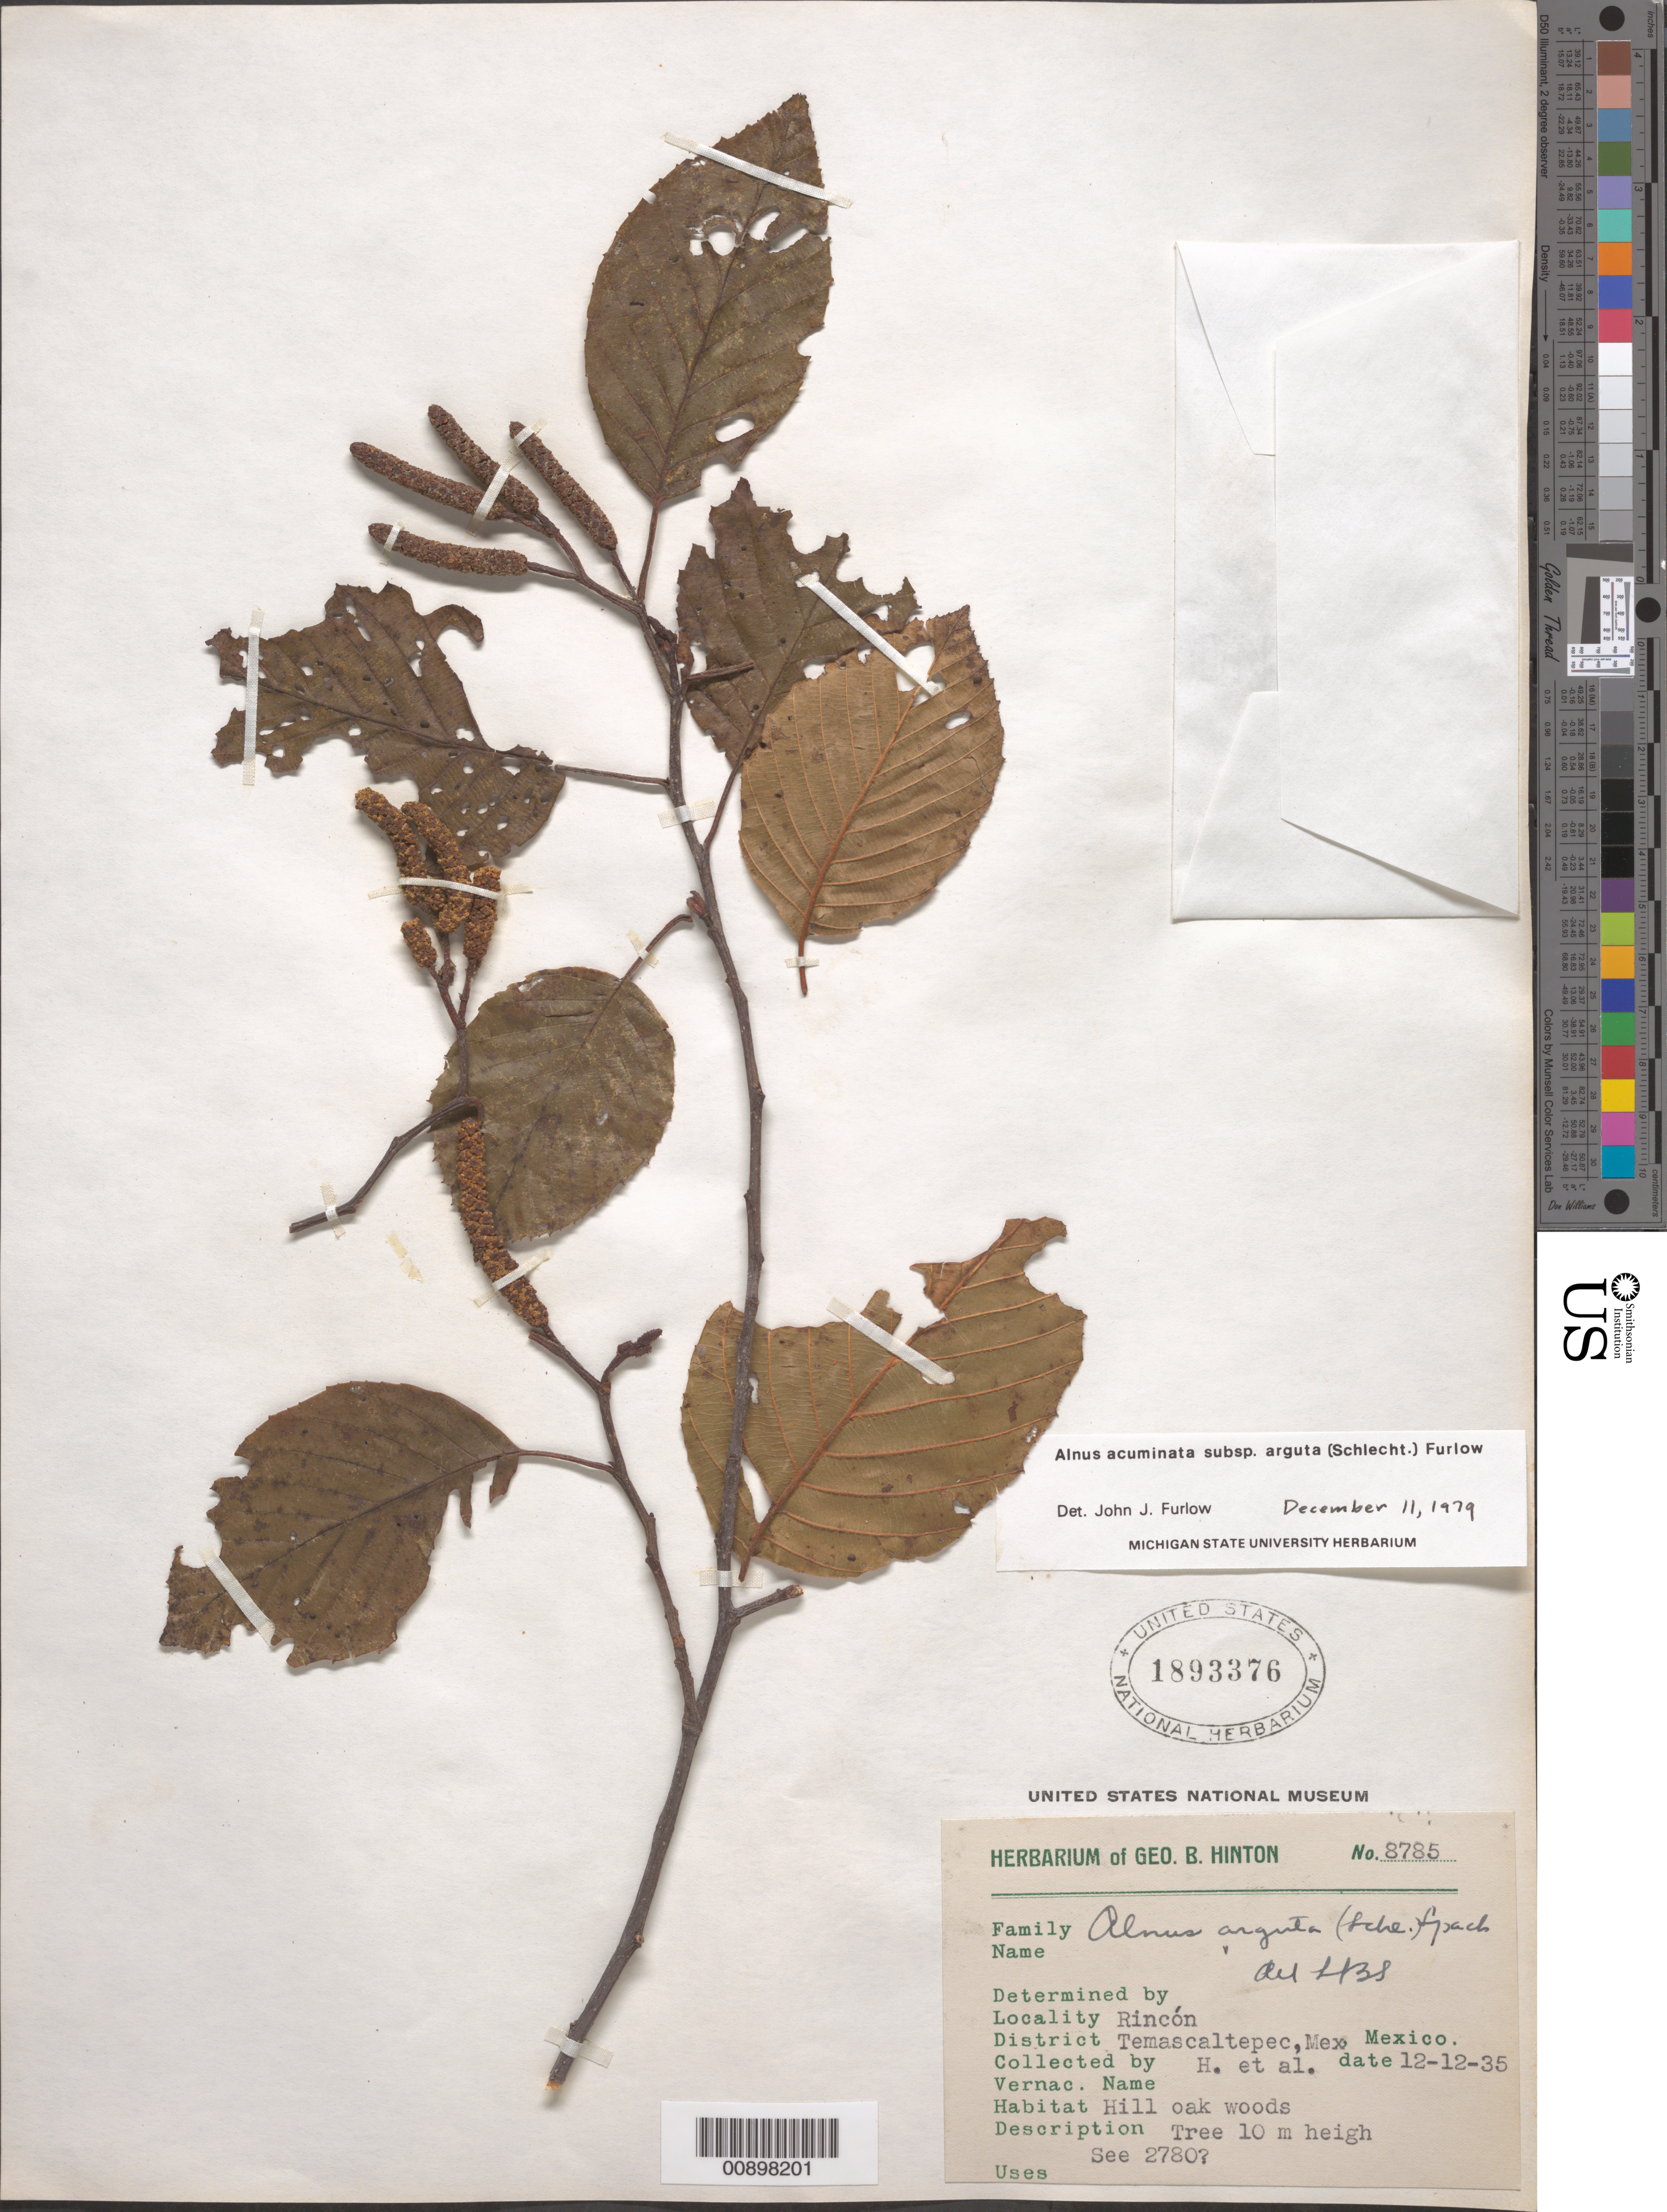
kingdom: Plantae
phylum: Tracheophyta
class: Magnoliopsida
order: Fagales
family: Betulaceae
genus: Alnus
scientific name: Alnus acuminata subsp. arguta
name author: (Schltdl.) Furlow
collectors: G. B. Hinton & et al.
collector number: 8785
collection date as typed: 12 Dec 1935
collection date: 1935-12-12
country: Mexico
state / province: México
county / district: Temascaltepec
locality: Rincón, District of Temascaltepec, State of México.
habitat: Hill oak woods.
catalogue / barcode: US 1893376